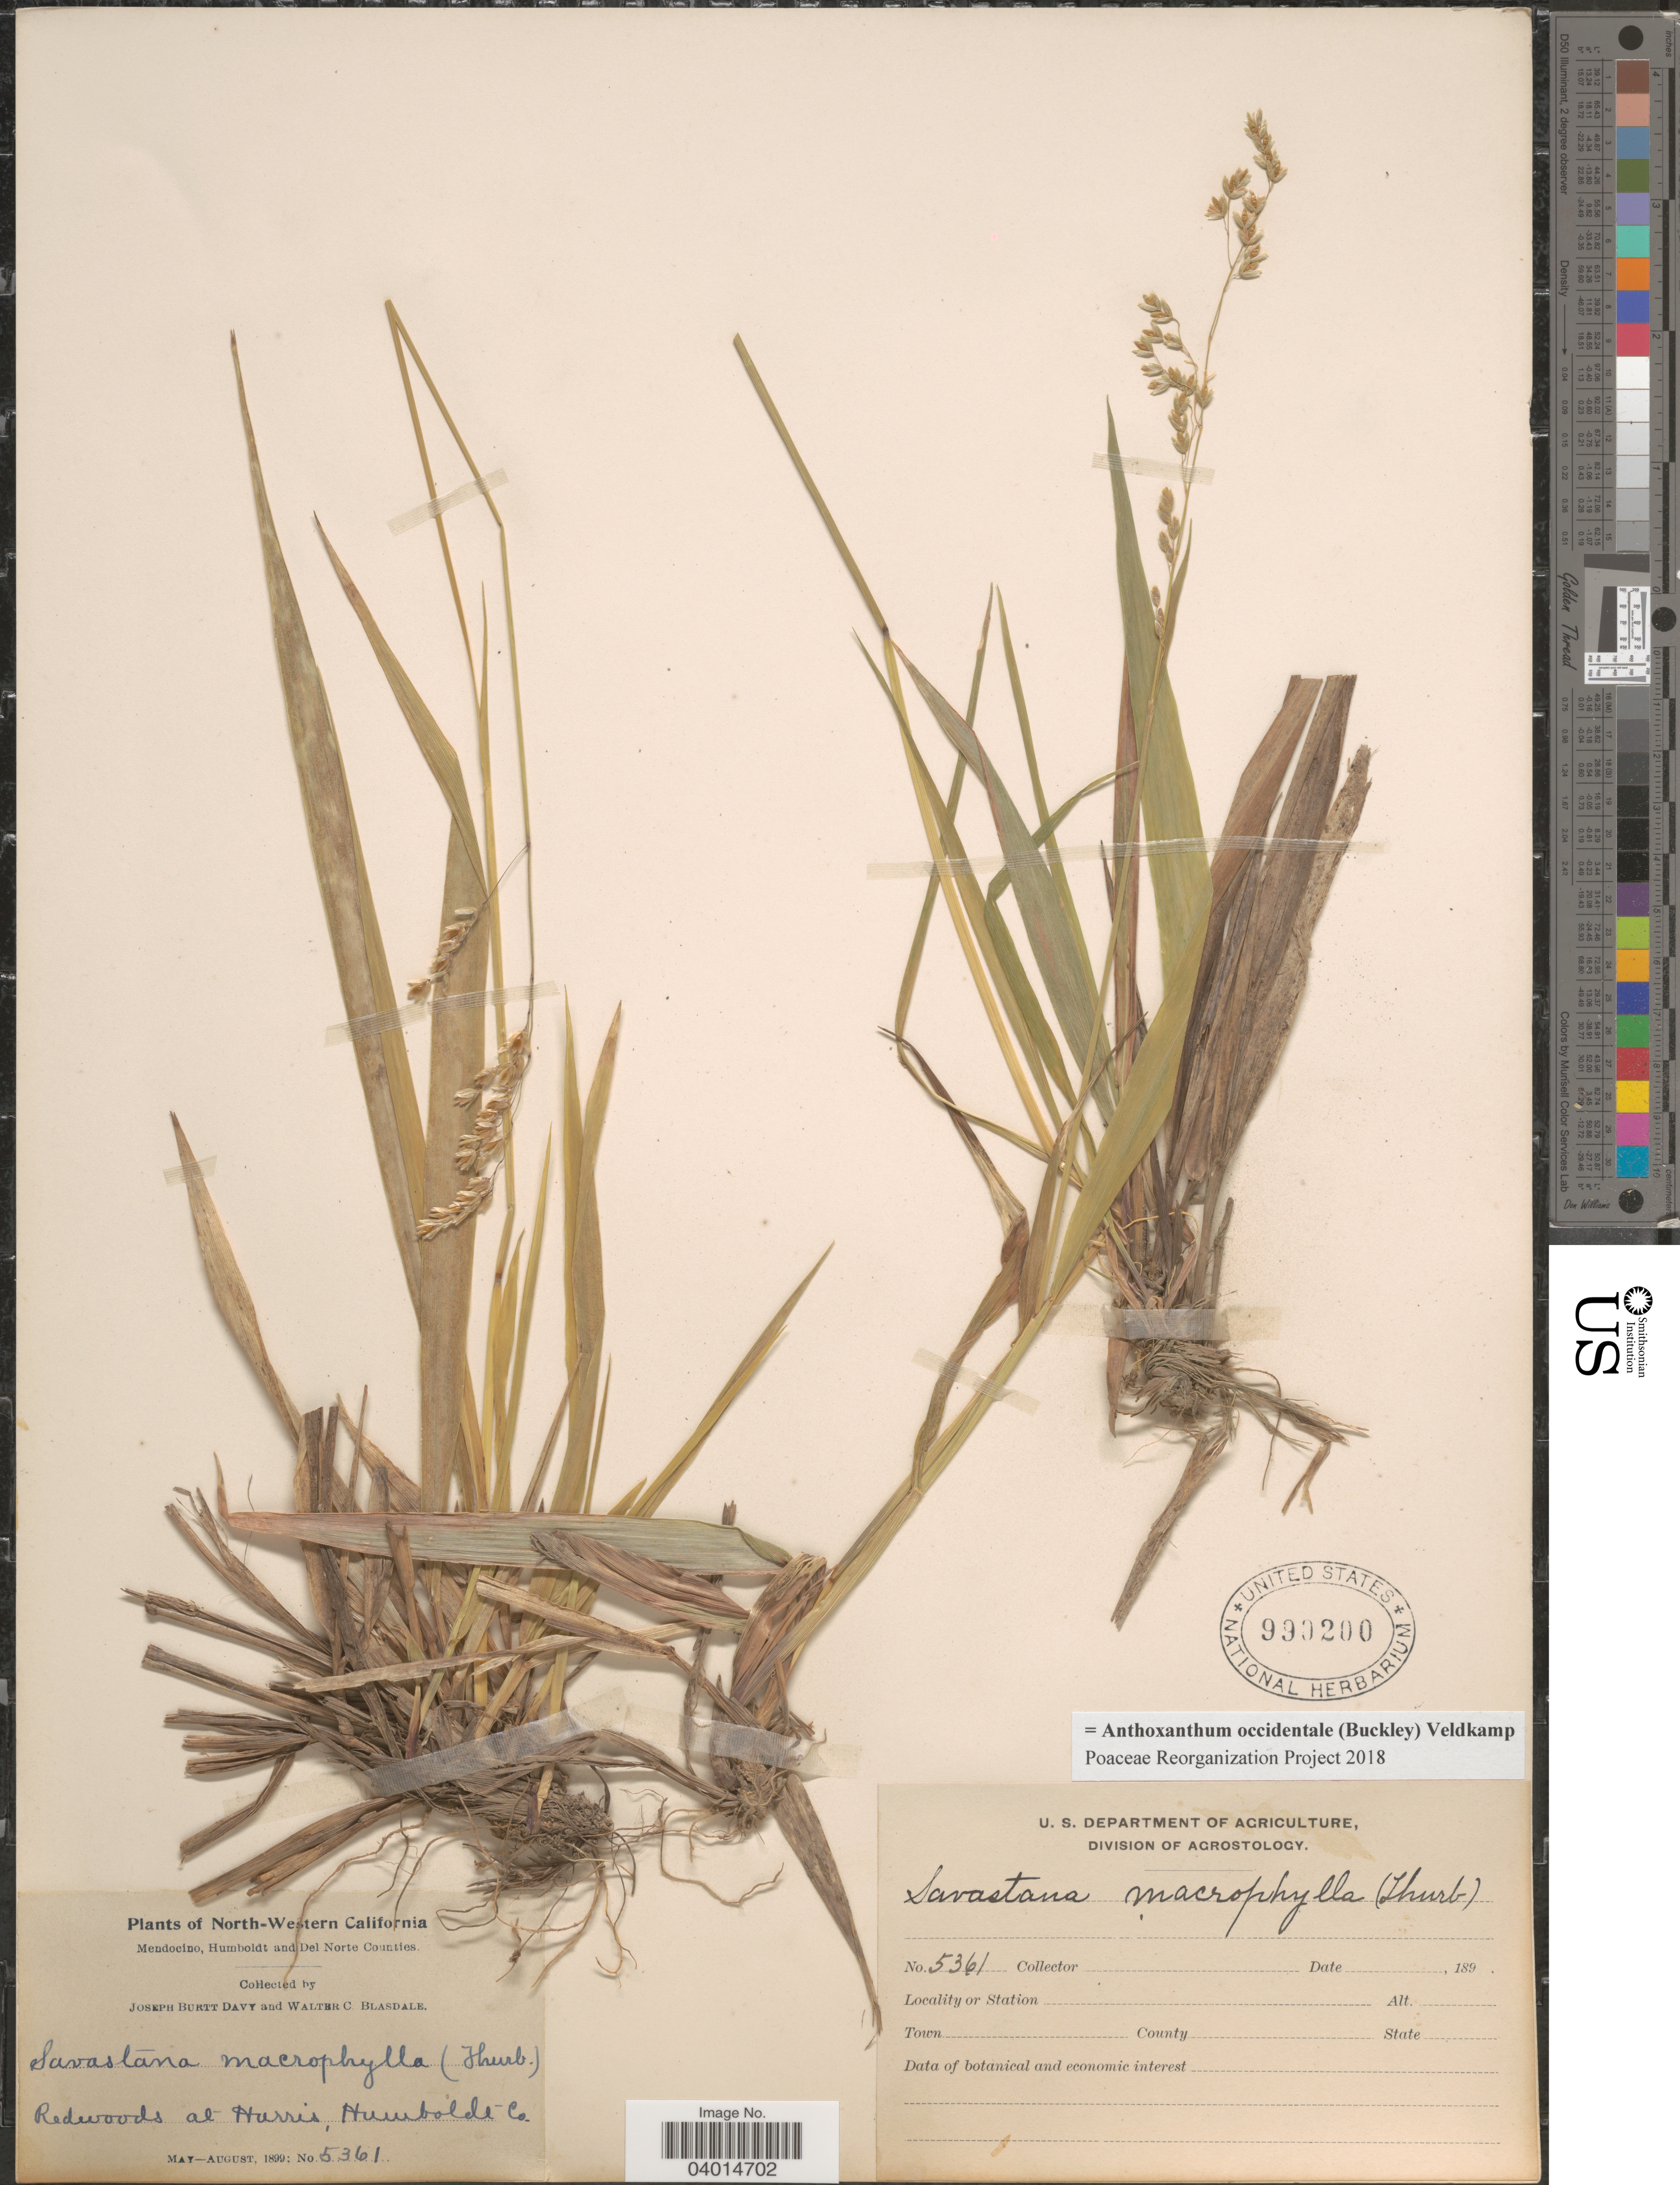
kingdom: Plantae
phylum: Tracheophyta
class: Liliopsida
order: Poales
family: Poaceae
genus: Anthoxanthum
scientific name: Anthoxanthum occidentale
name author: (Buckley) Veldkamp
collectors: J. Burtt Davy & W. Blasdale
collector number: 5361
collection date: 1899-05/1899-08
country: United States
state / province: California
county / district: Humboldt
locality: North-Western California. Redwoods at Harris, humboldt Co.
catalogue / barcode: US 990200